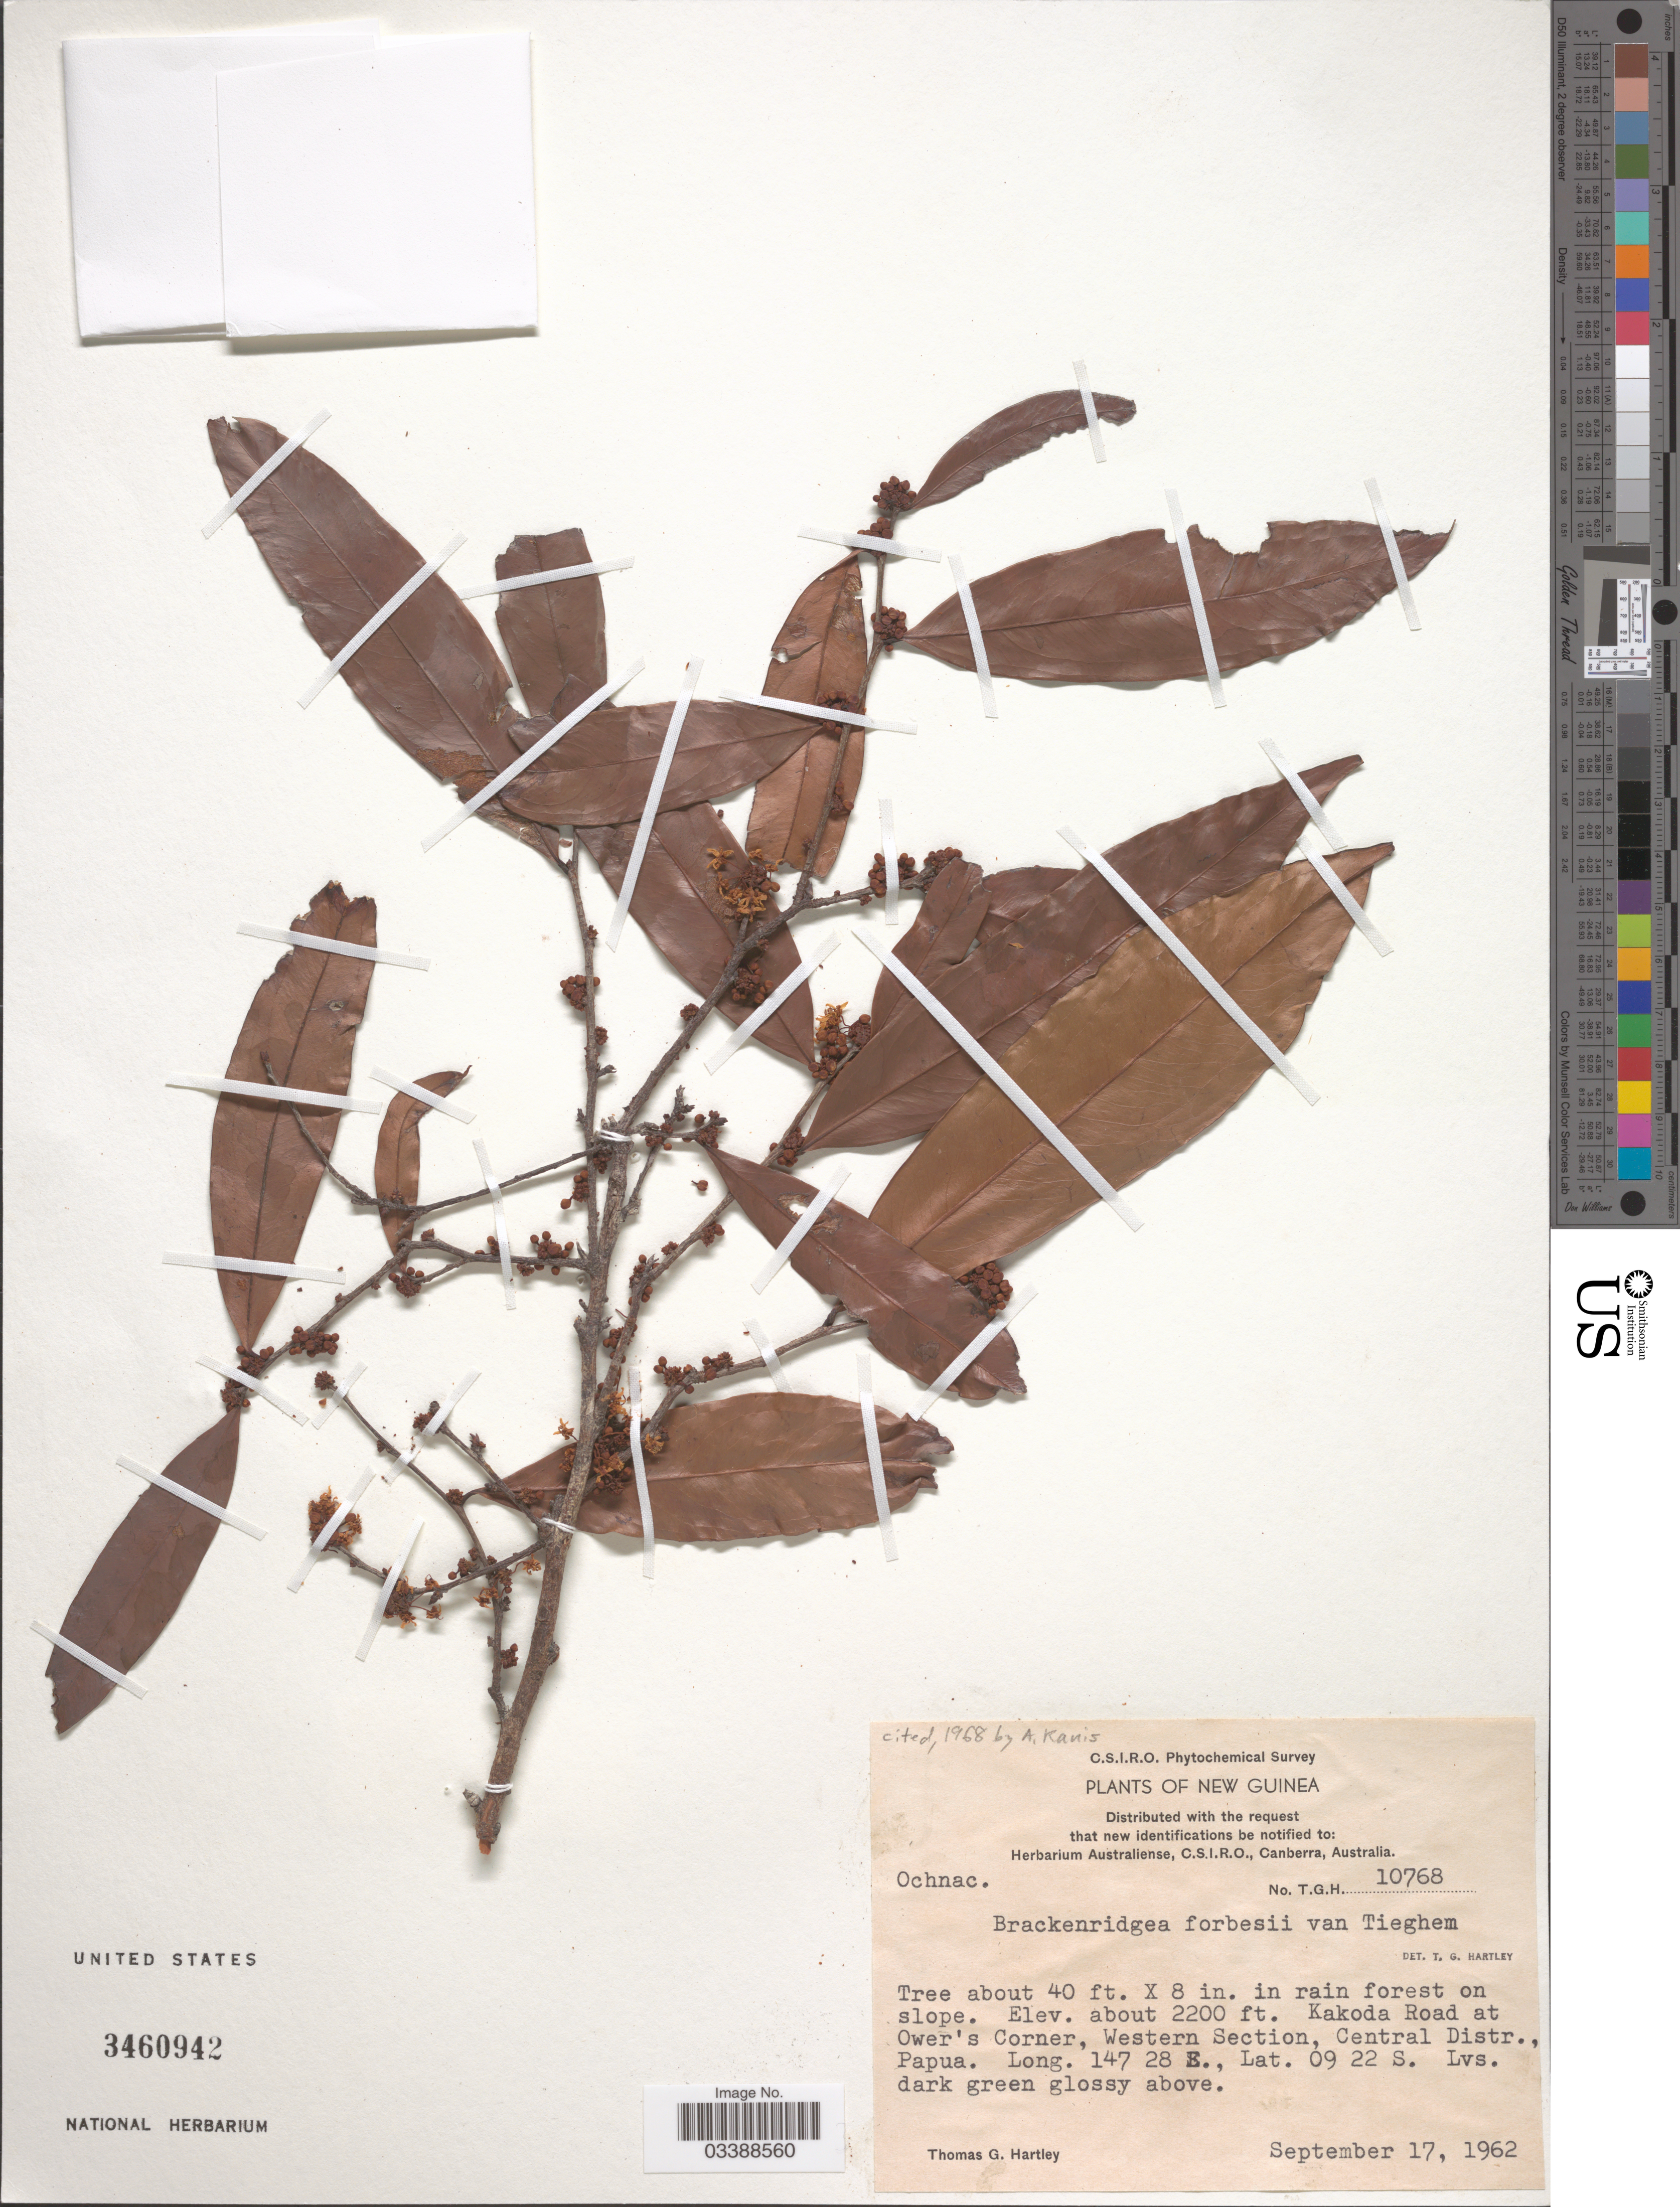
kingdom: Plantae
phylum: Tracheophyta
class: Magnoliopsida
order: Malpighiales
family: Ochnaceae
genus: Brackenridgea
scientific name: Brackenridgea forbesii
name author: Tiegh.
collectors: T. Hartley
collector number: T.G.H.10768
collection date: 1962-09-17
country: Papua New Guinea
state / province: Central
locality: New Guinea. Kokoda Road at Ower's Corner, Western Section, Central Distr., Papua.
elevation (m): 671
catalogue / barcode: US 3460942